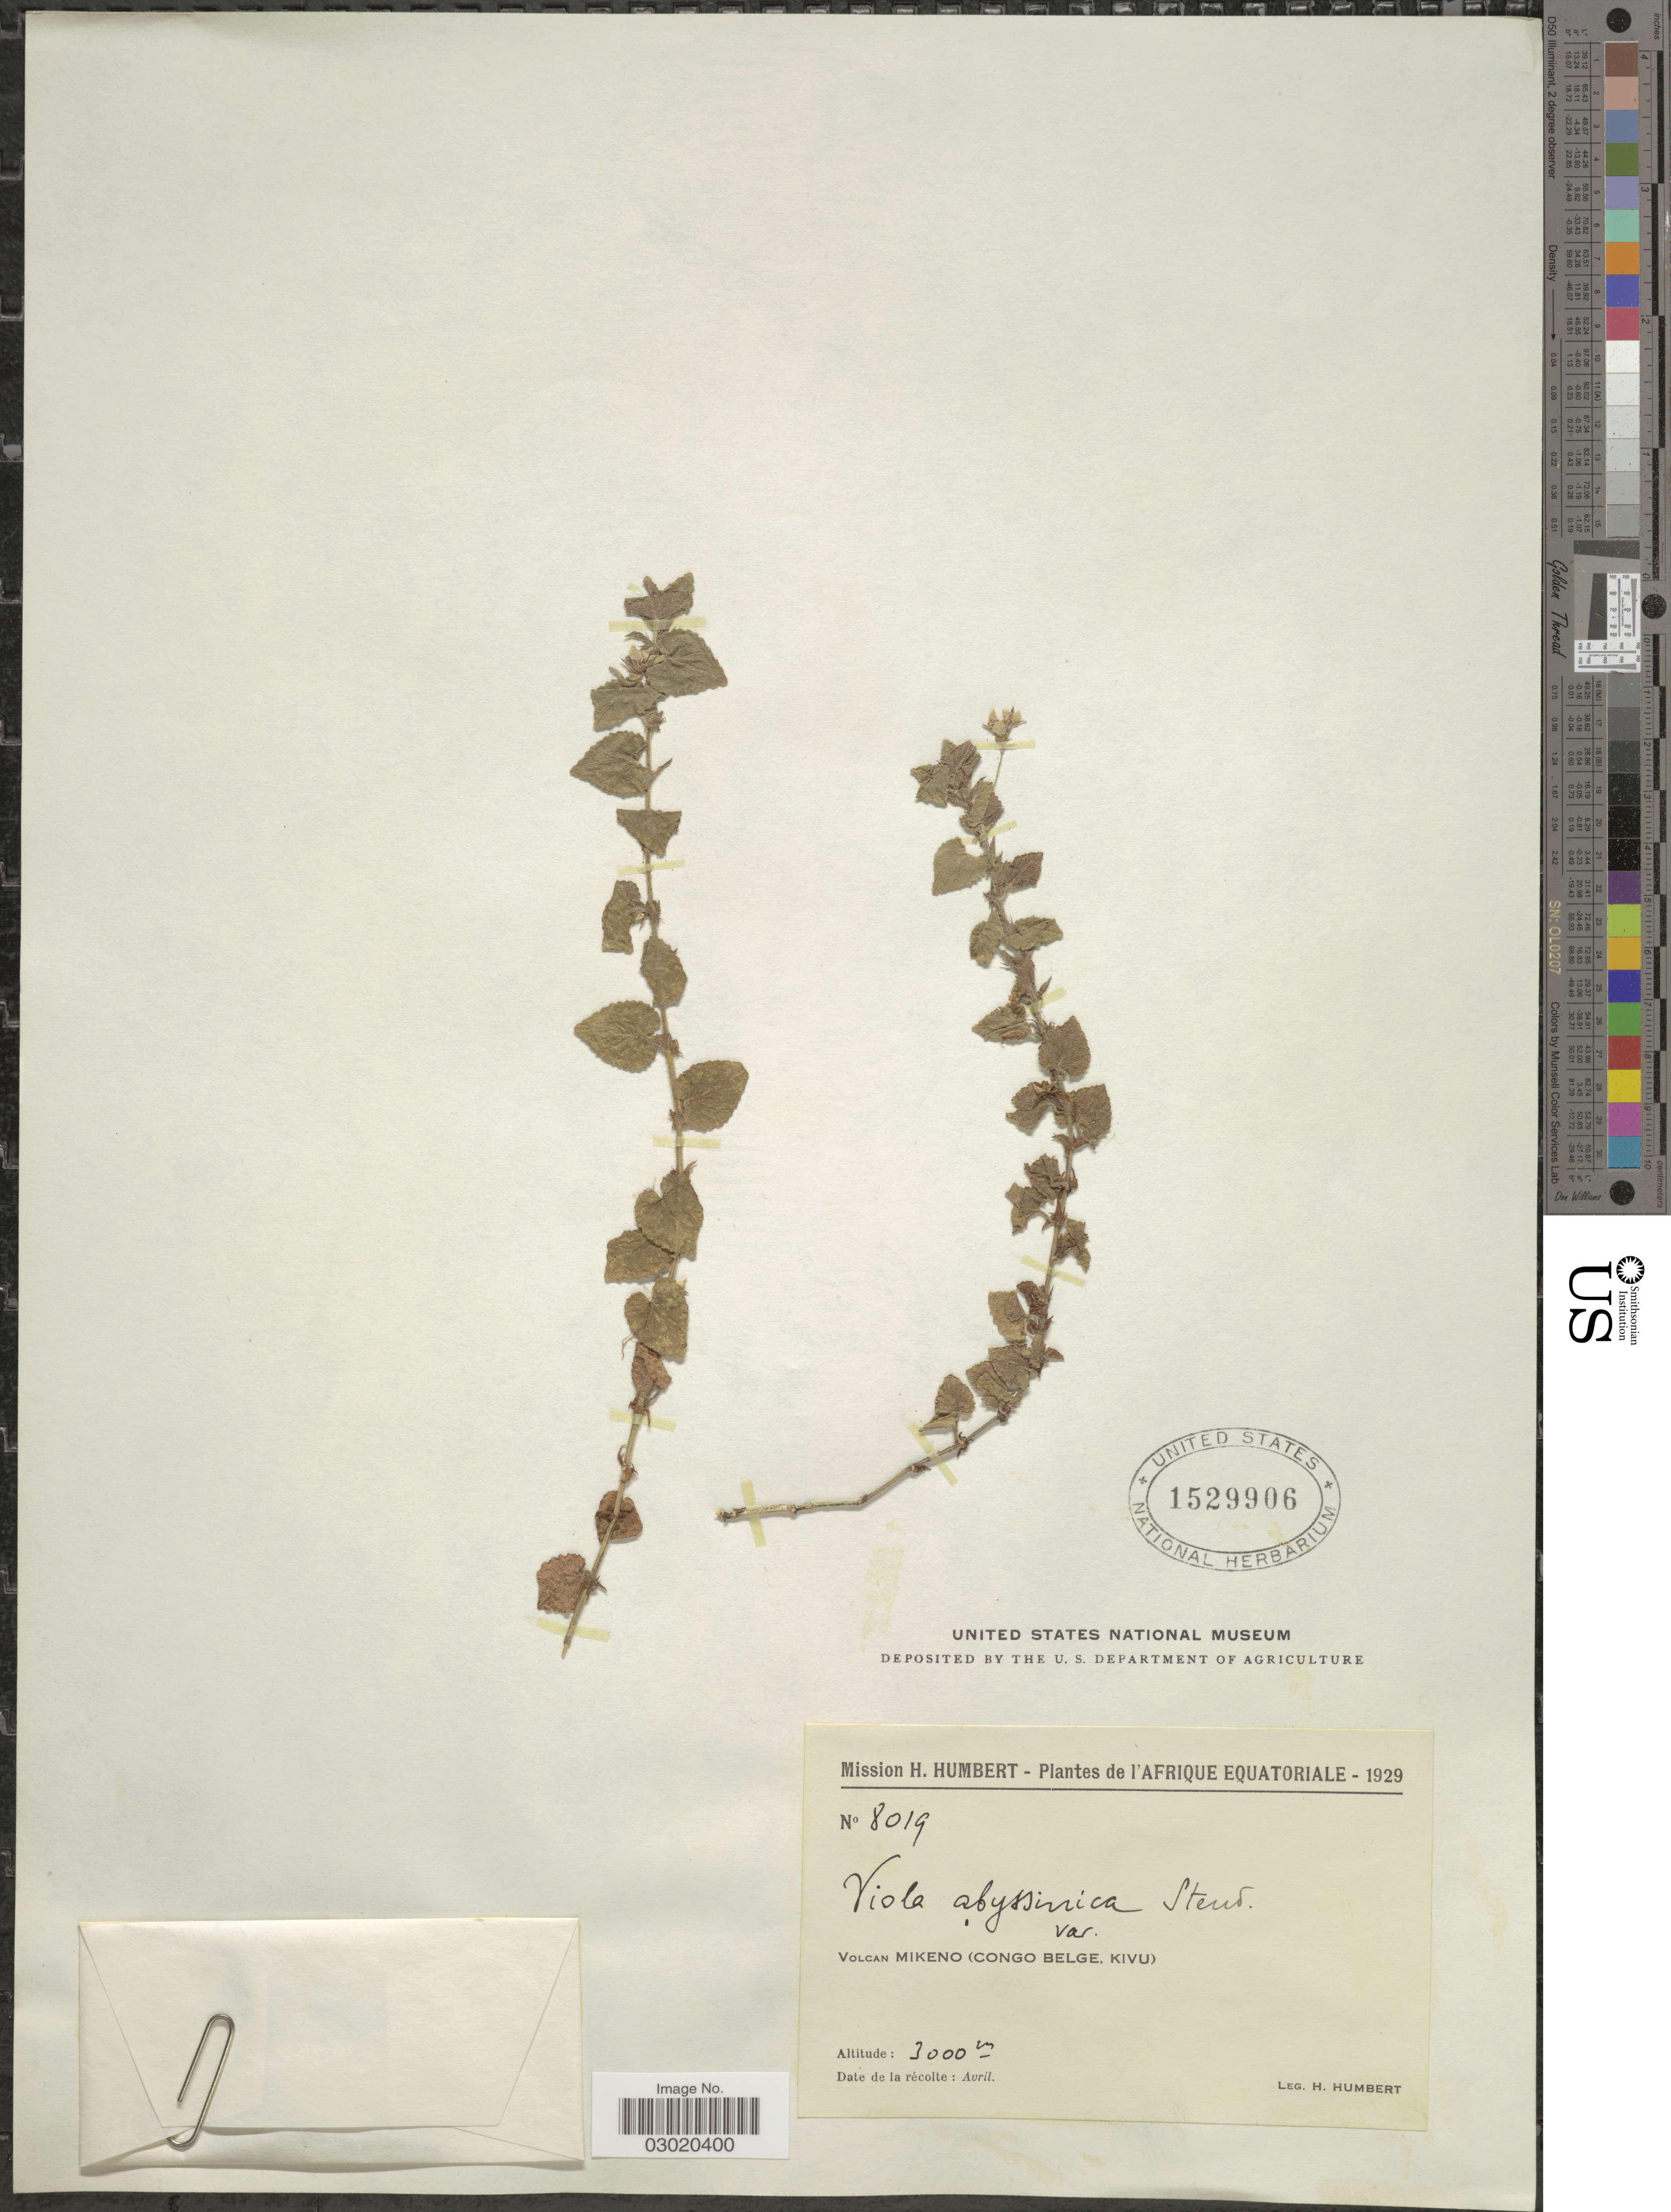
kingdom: Plantae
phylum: Tracheophyta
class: Magnoliopsida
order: Malpighiales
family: Violaceae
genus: Viola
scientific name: Viola abyssinica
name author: Steud. ex Oliv.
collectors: H. Humbert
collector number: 8019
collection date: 1929-04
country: Congo, Democratic Republic of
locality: Afrique Equatoriale. Volcan Mikeno (Congo Belge, Kivu).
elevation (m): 3000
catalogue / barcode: US 1529906